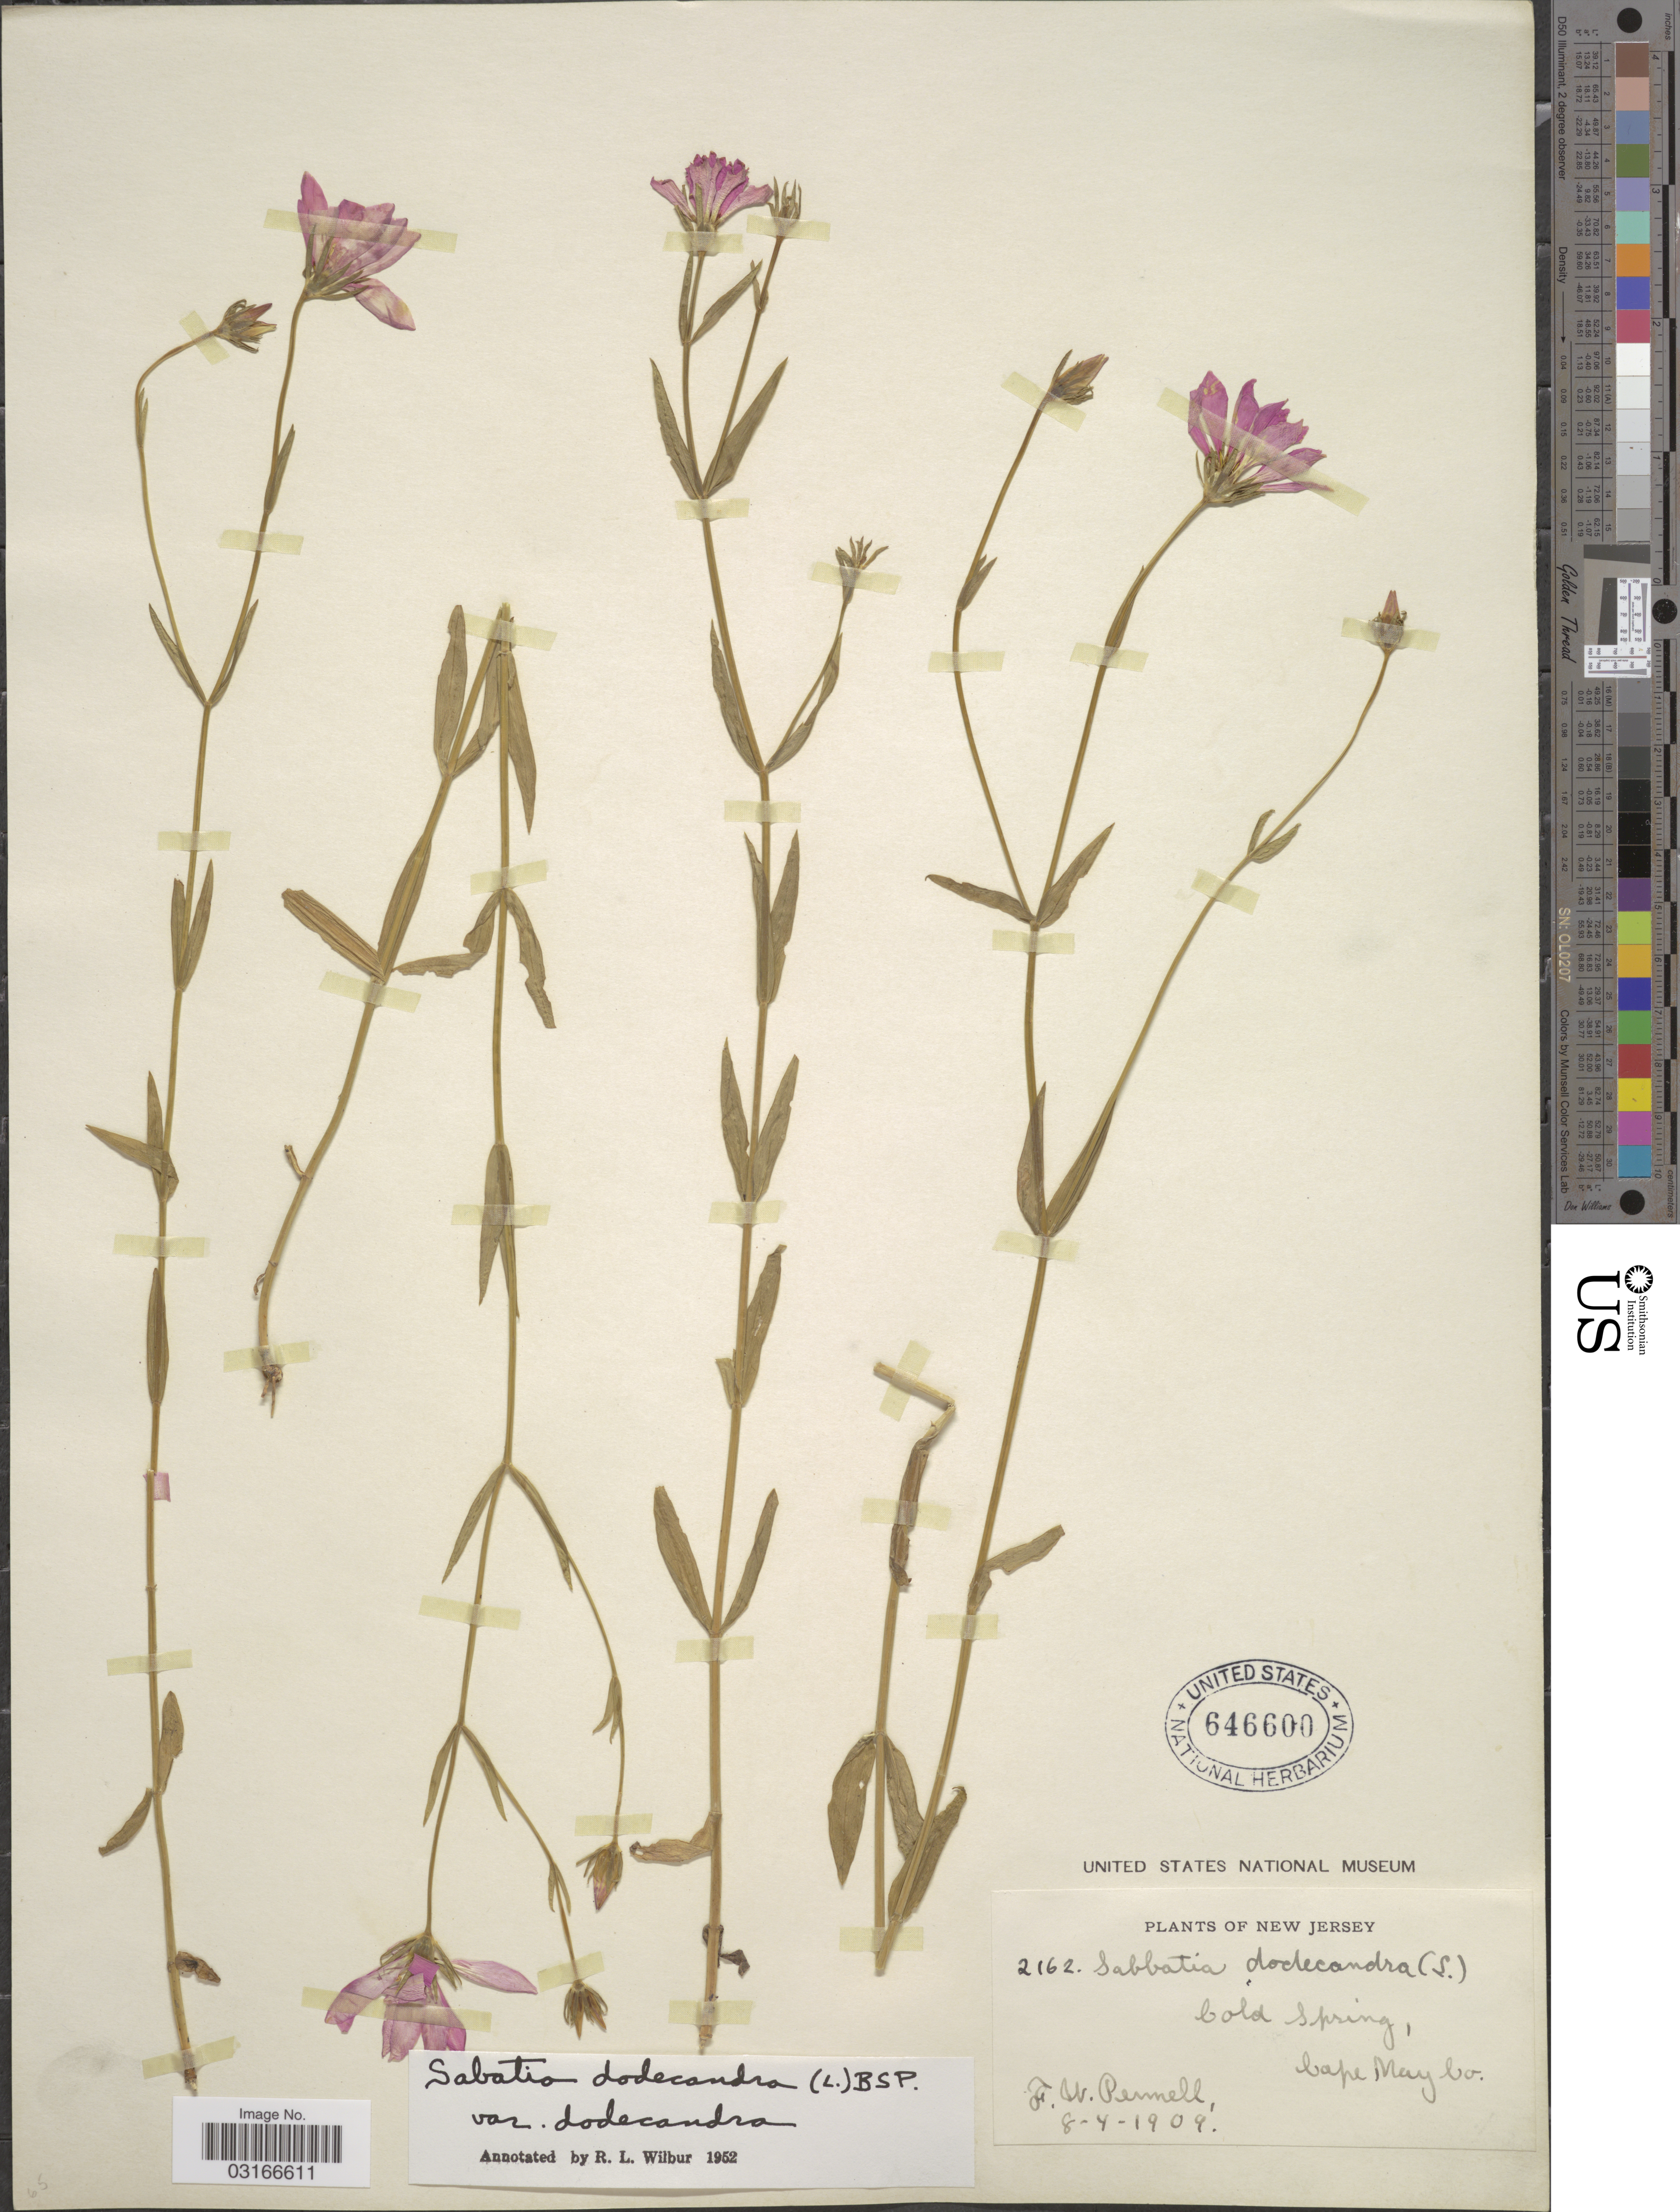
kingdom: Plantae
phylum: Tracheophyta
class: Magnoliopsida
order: Gentianales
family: Gentianaceae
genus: Sabatia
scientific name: Sabatia dodecandra var. dodecandra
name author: (L.) Britton et al.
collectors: F. W. Pennell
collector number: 2162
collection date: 1909-08-04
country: United States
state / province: New Jersey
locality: Cold Spring, Cape May Co.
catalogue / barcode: US 646600